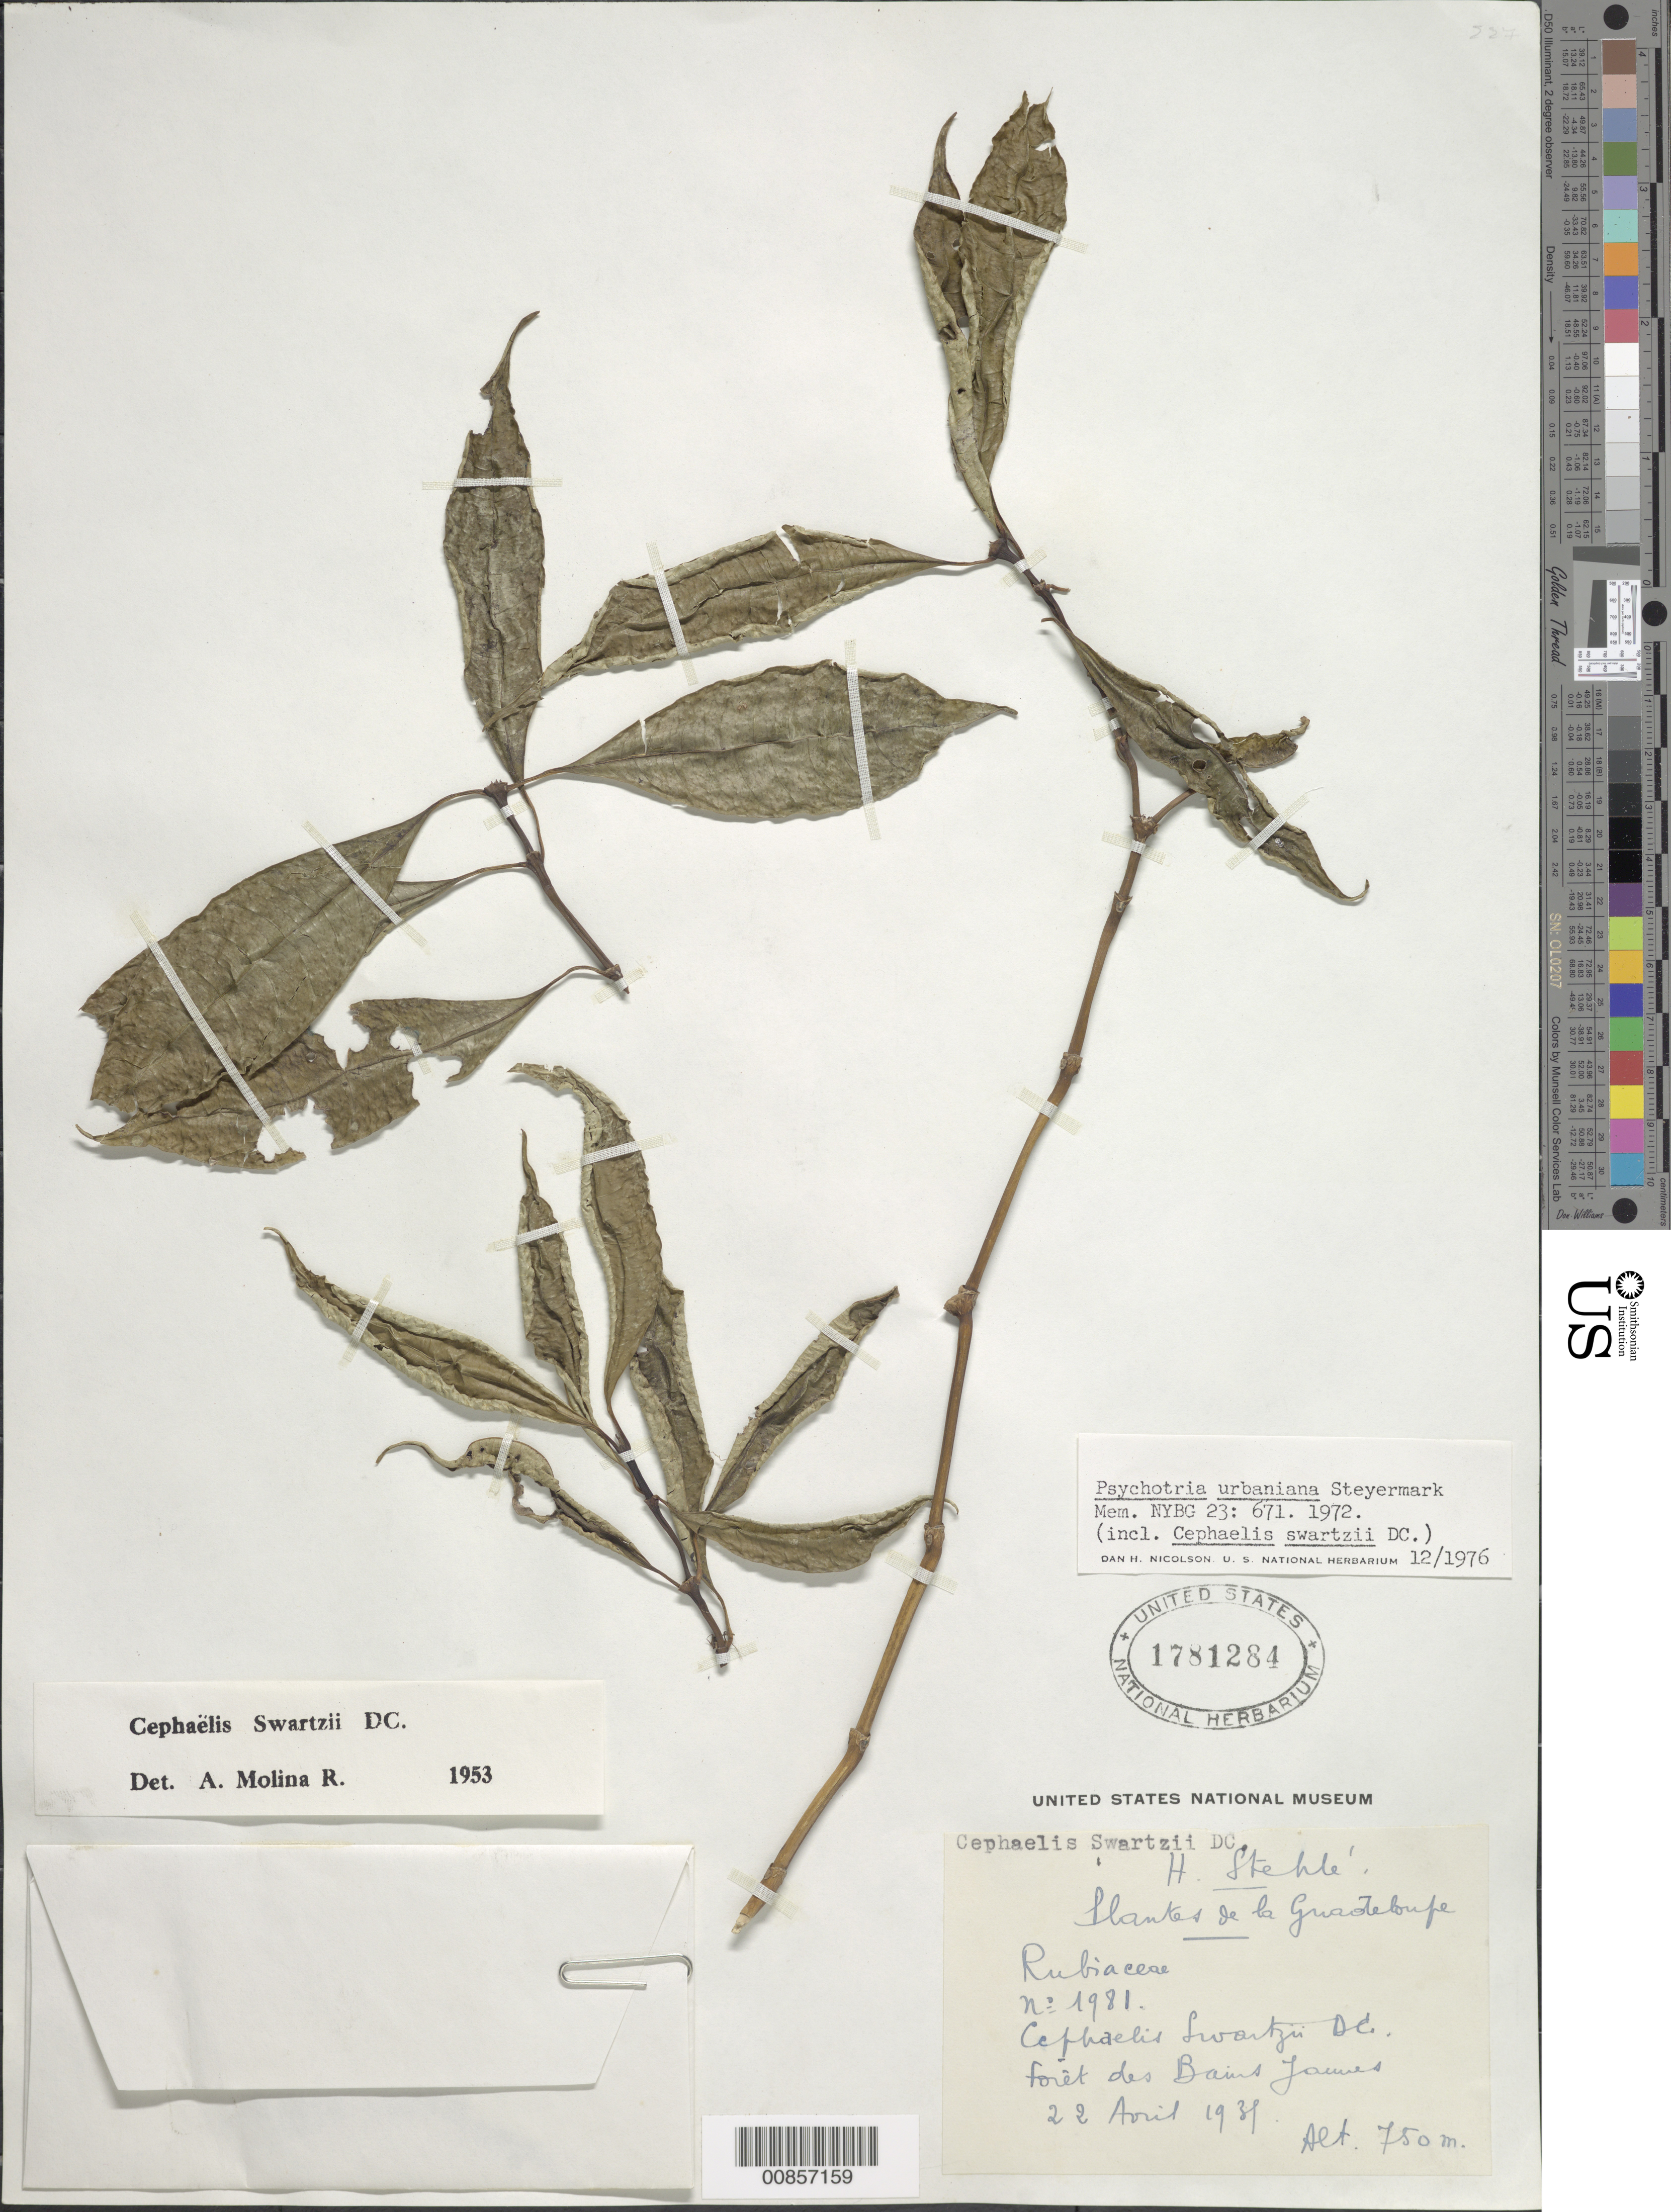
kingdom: Plantae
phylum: Tracheophyta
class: Magnoliopsida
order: Gentianales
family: Rubiaceae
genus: Psychotria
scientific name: Psychotria urbaniana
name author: Steyerm.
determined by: Nicolson, Dan H.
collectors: H. Stehlé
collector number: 1981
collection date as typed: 22 Apr 1939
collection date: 1939-04-22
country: Guadeloupe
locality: Bains Jaunes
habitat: Forêt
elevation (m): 750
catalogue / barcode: US 1781284